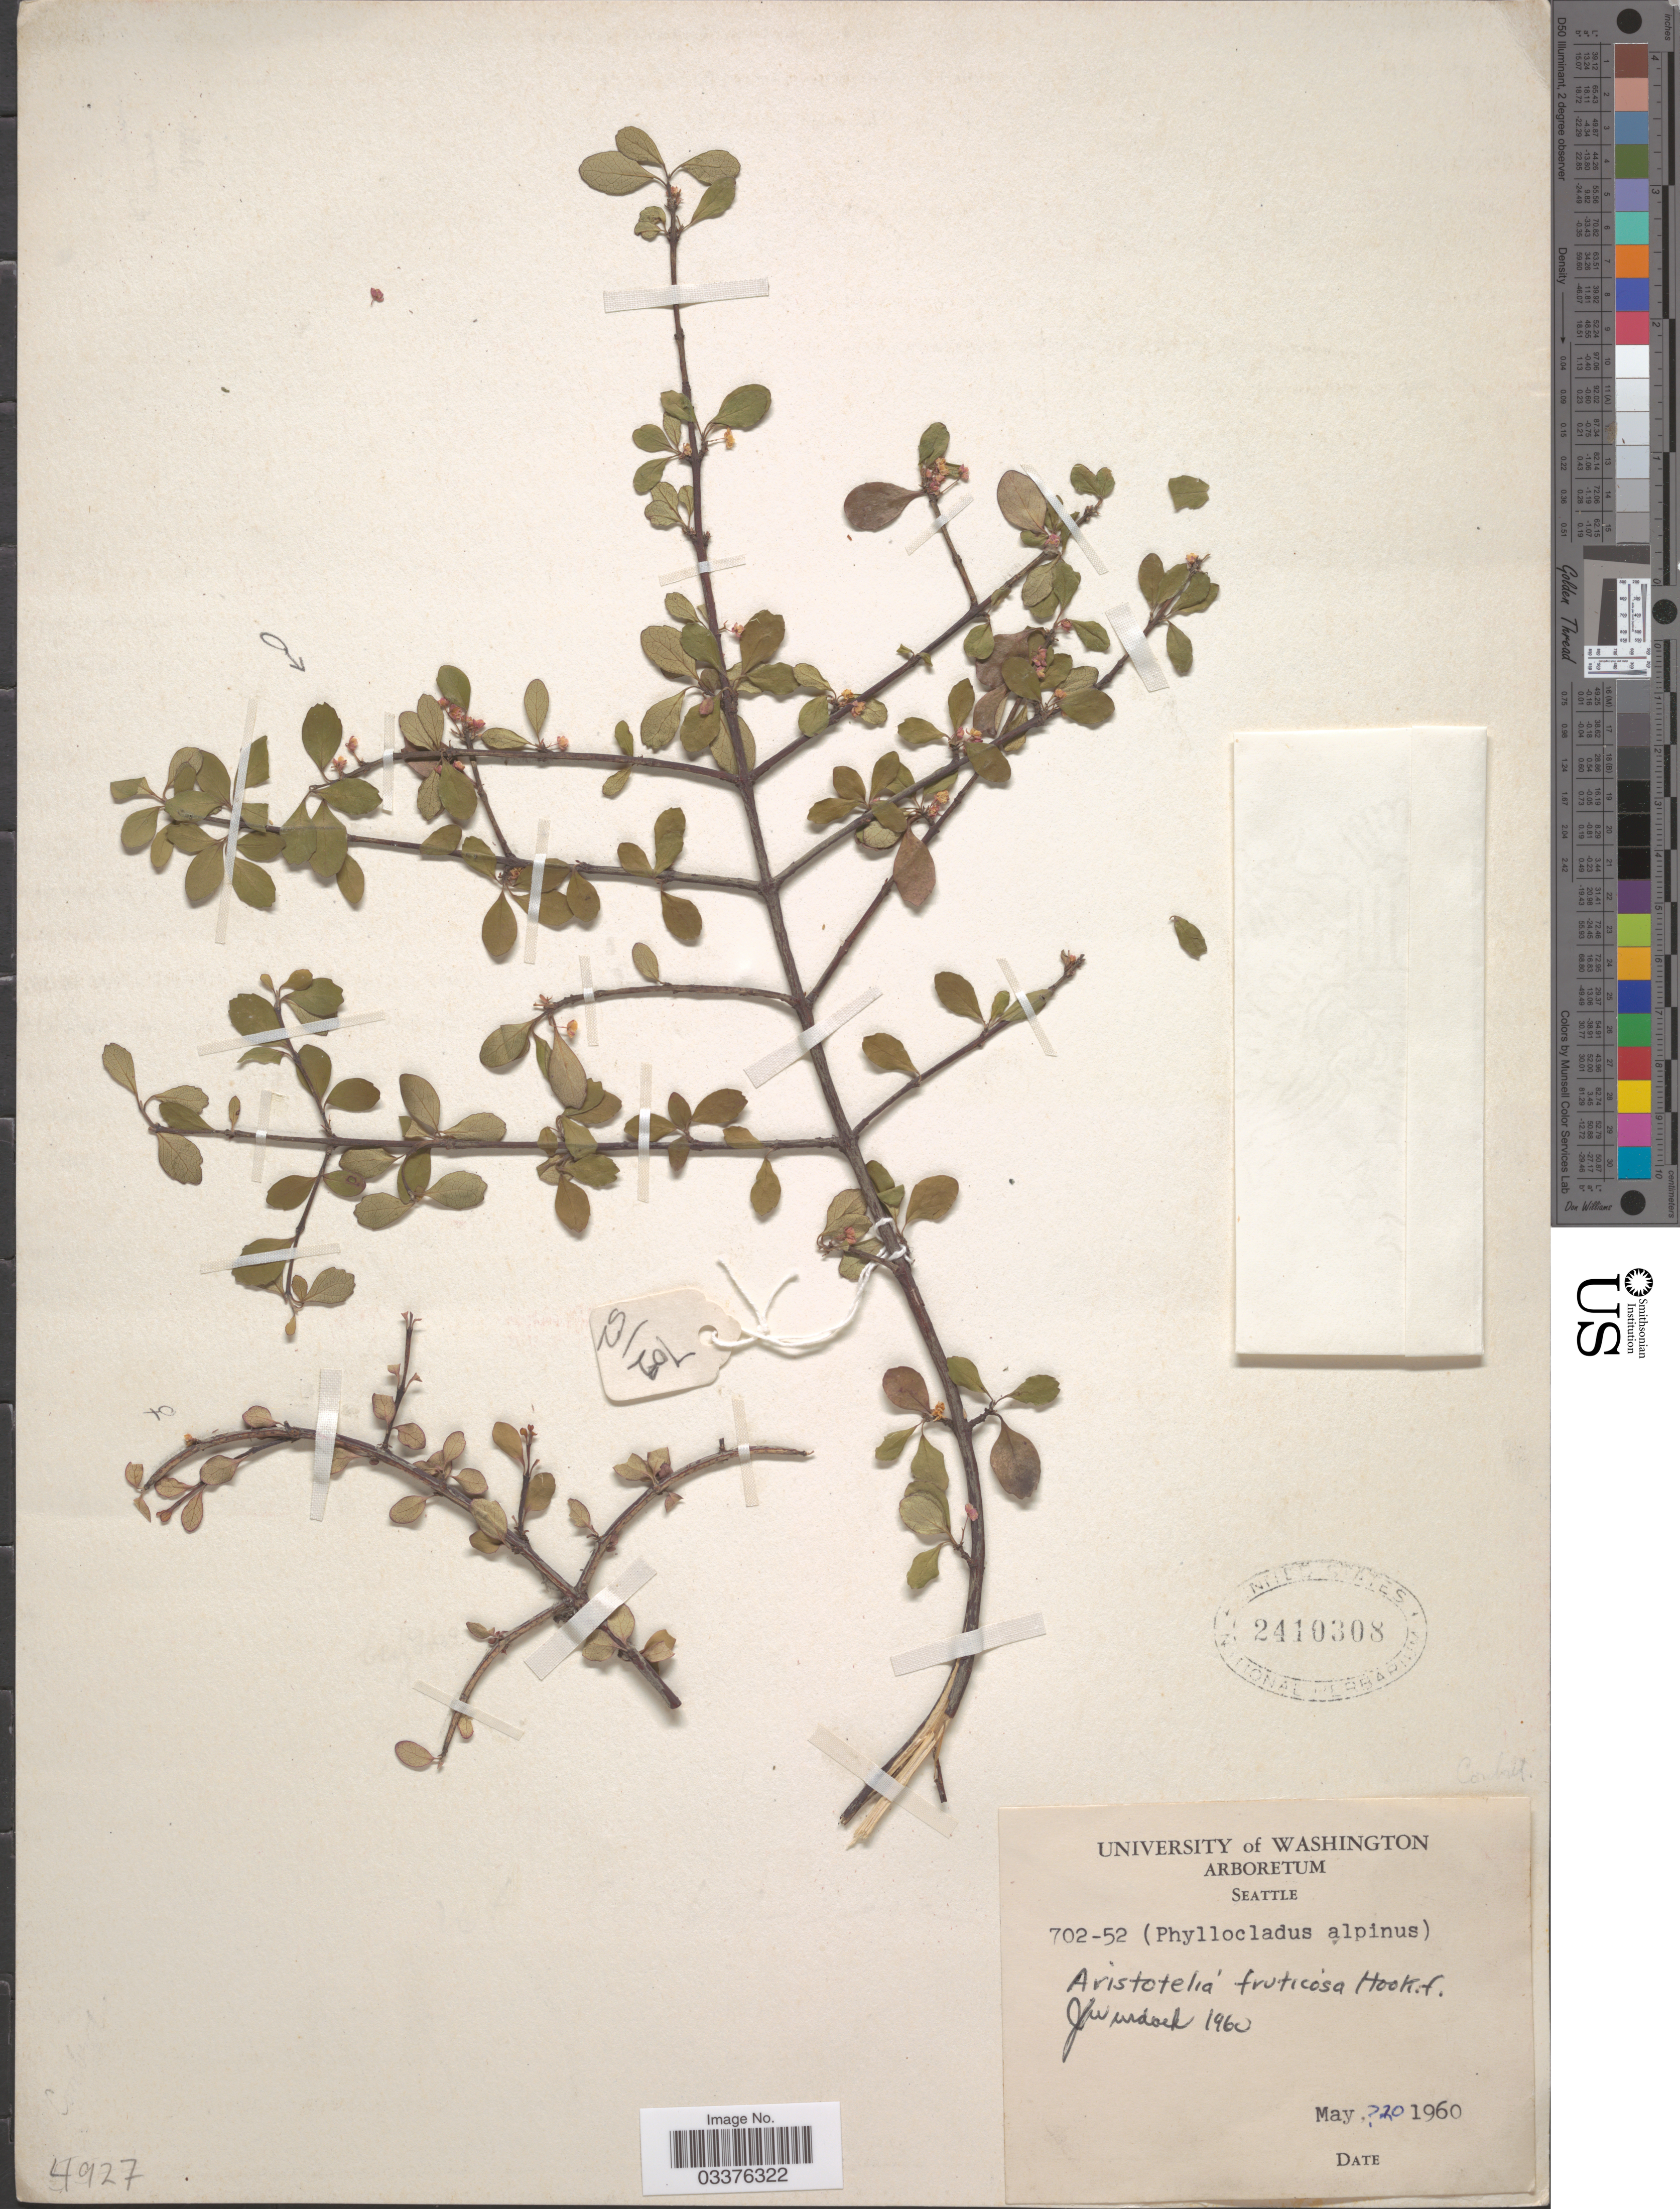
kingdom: Plantae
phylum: Tracheophyta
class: Magnoliopsida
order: Oxalidales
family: Elaeocarpaceae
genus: Aristotelia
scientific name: Aristotelia fruticosa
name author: Hook. f.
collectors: University of Washington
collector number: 702-52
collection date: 1960-05-10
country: United States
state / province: Washington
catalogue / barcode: US 2410308